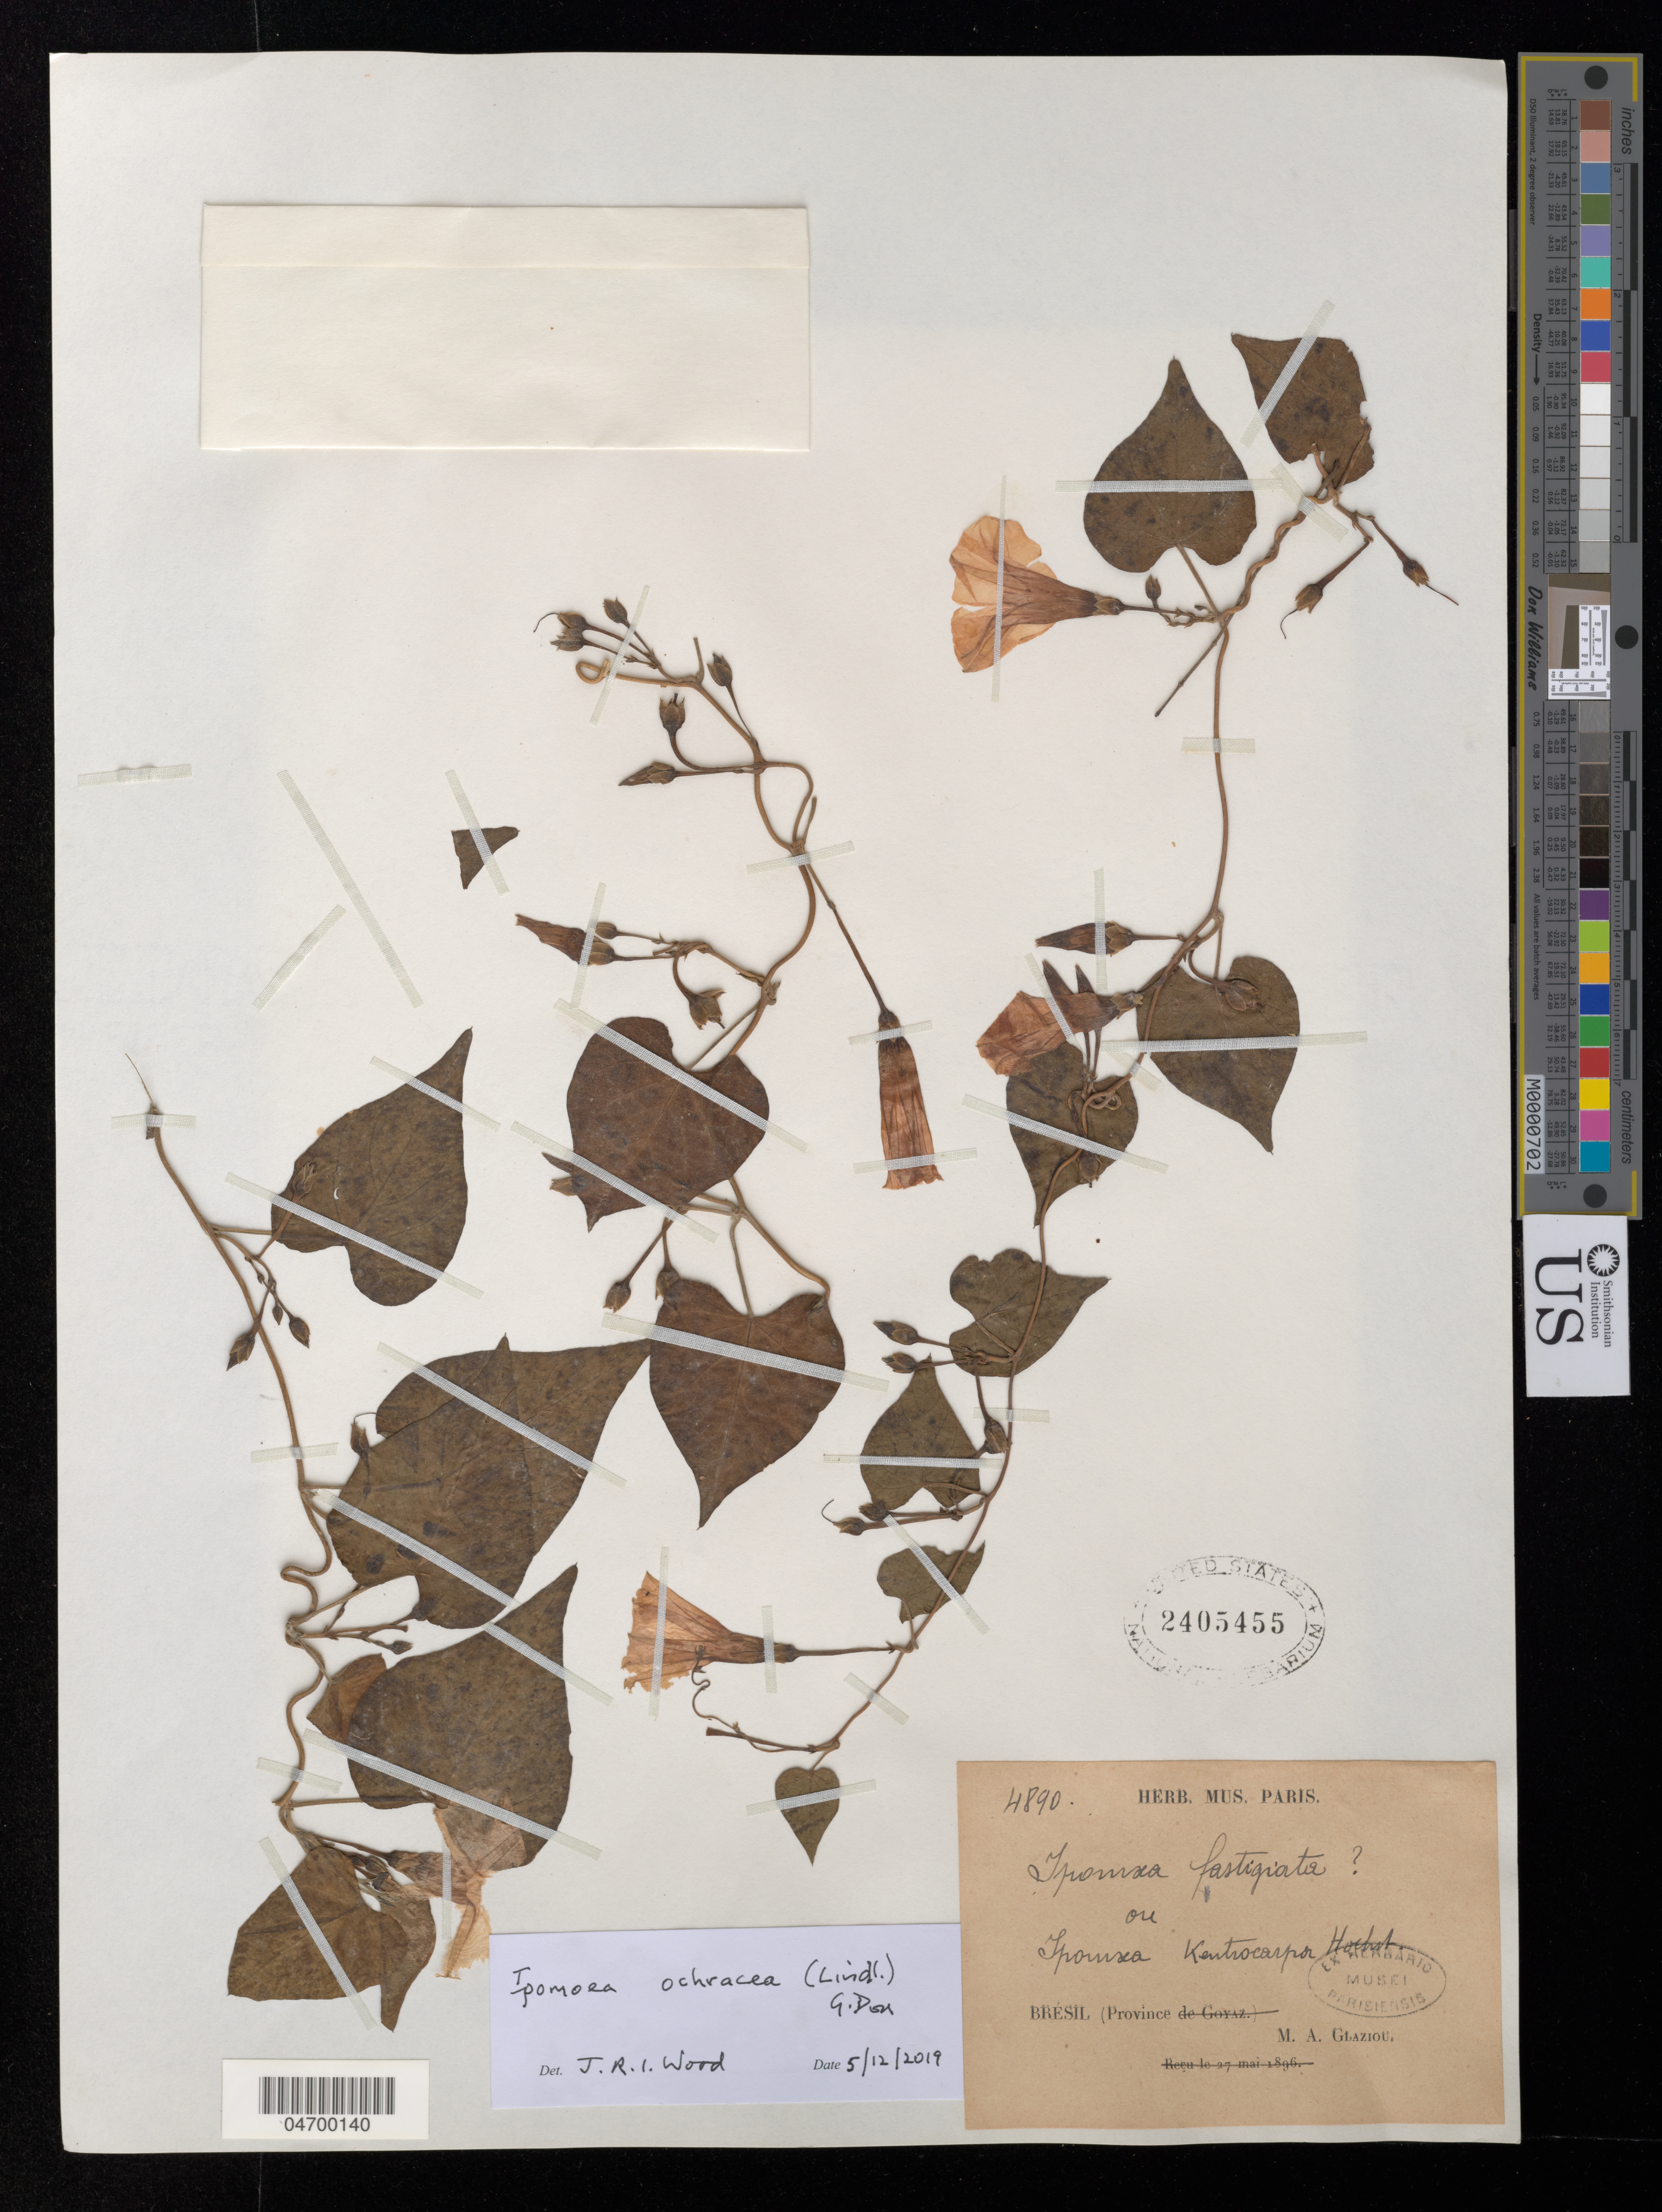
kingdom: Plantae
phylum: Tracheophyta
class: Magnoliopsida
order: Solanales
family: Convolvulaceae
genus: Ipomoea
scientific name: Ipomoea ochracea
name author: (Lindl.) G. Don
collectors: M. Glaziou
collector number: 4890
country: Brazil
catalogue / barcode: US 2405455